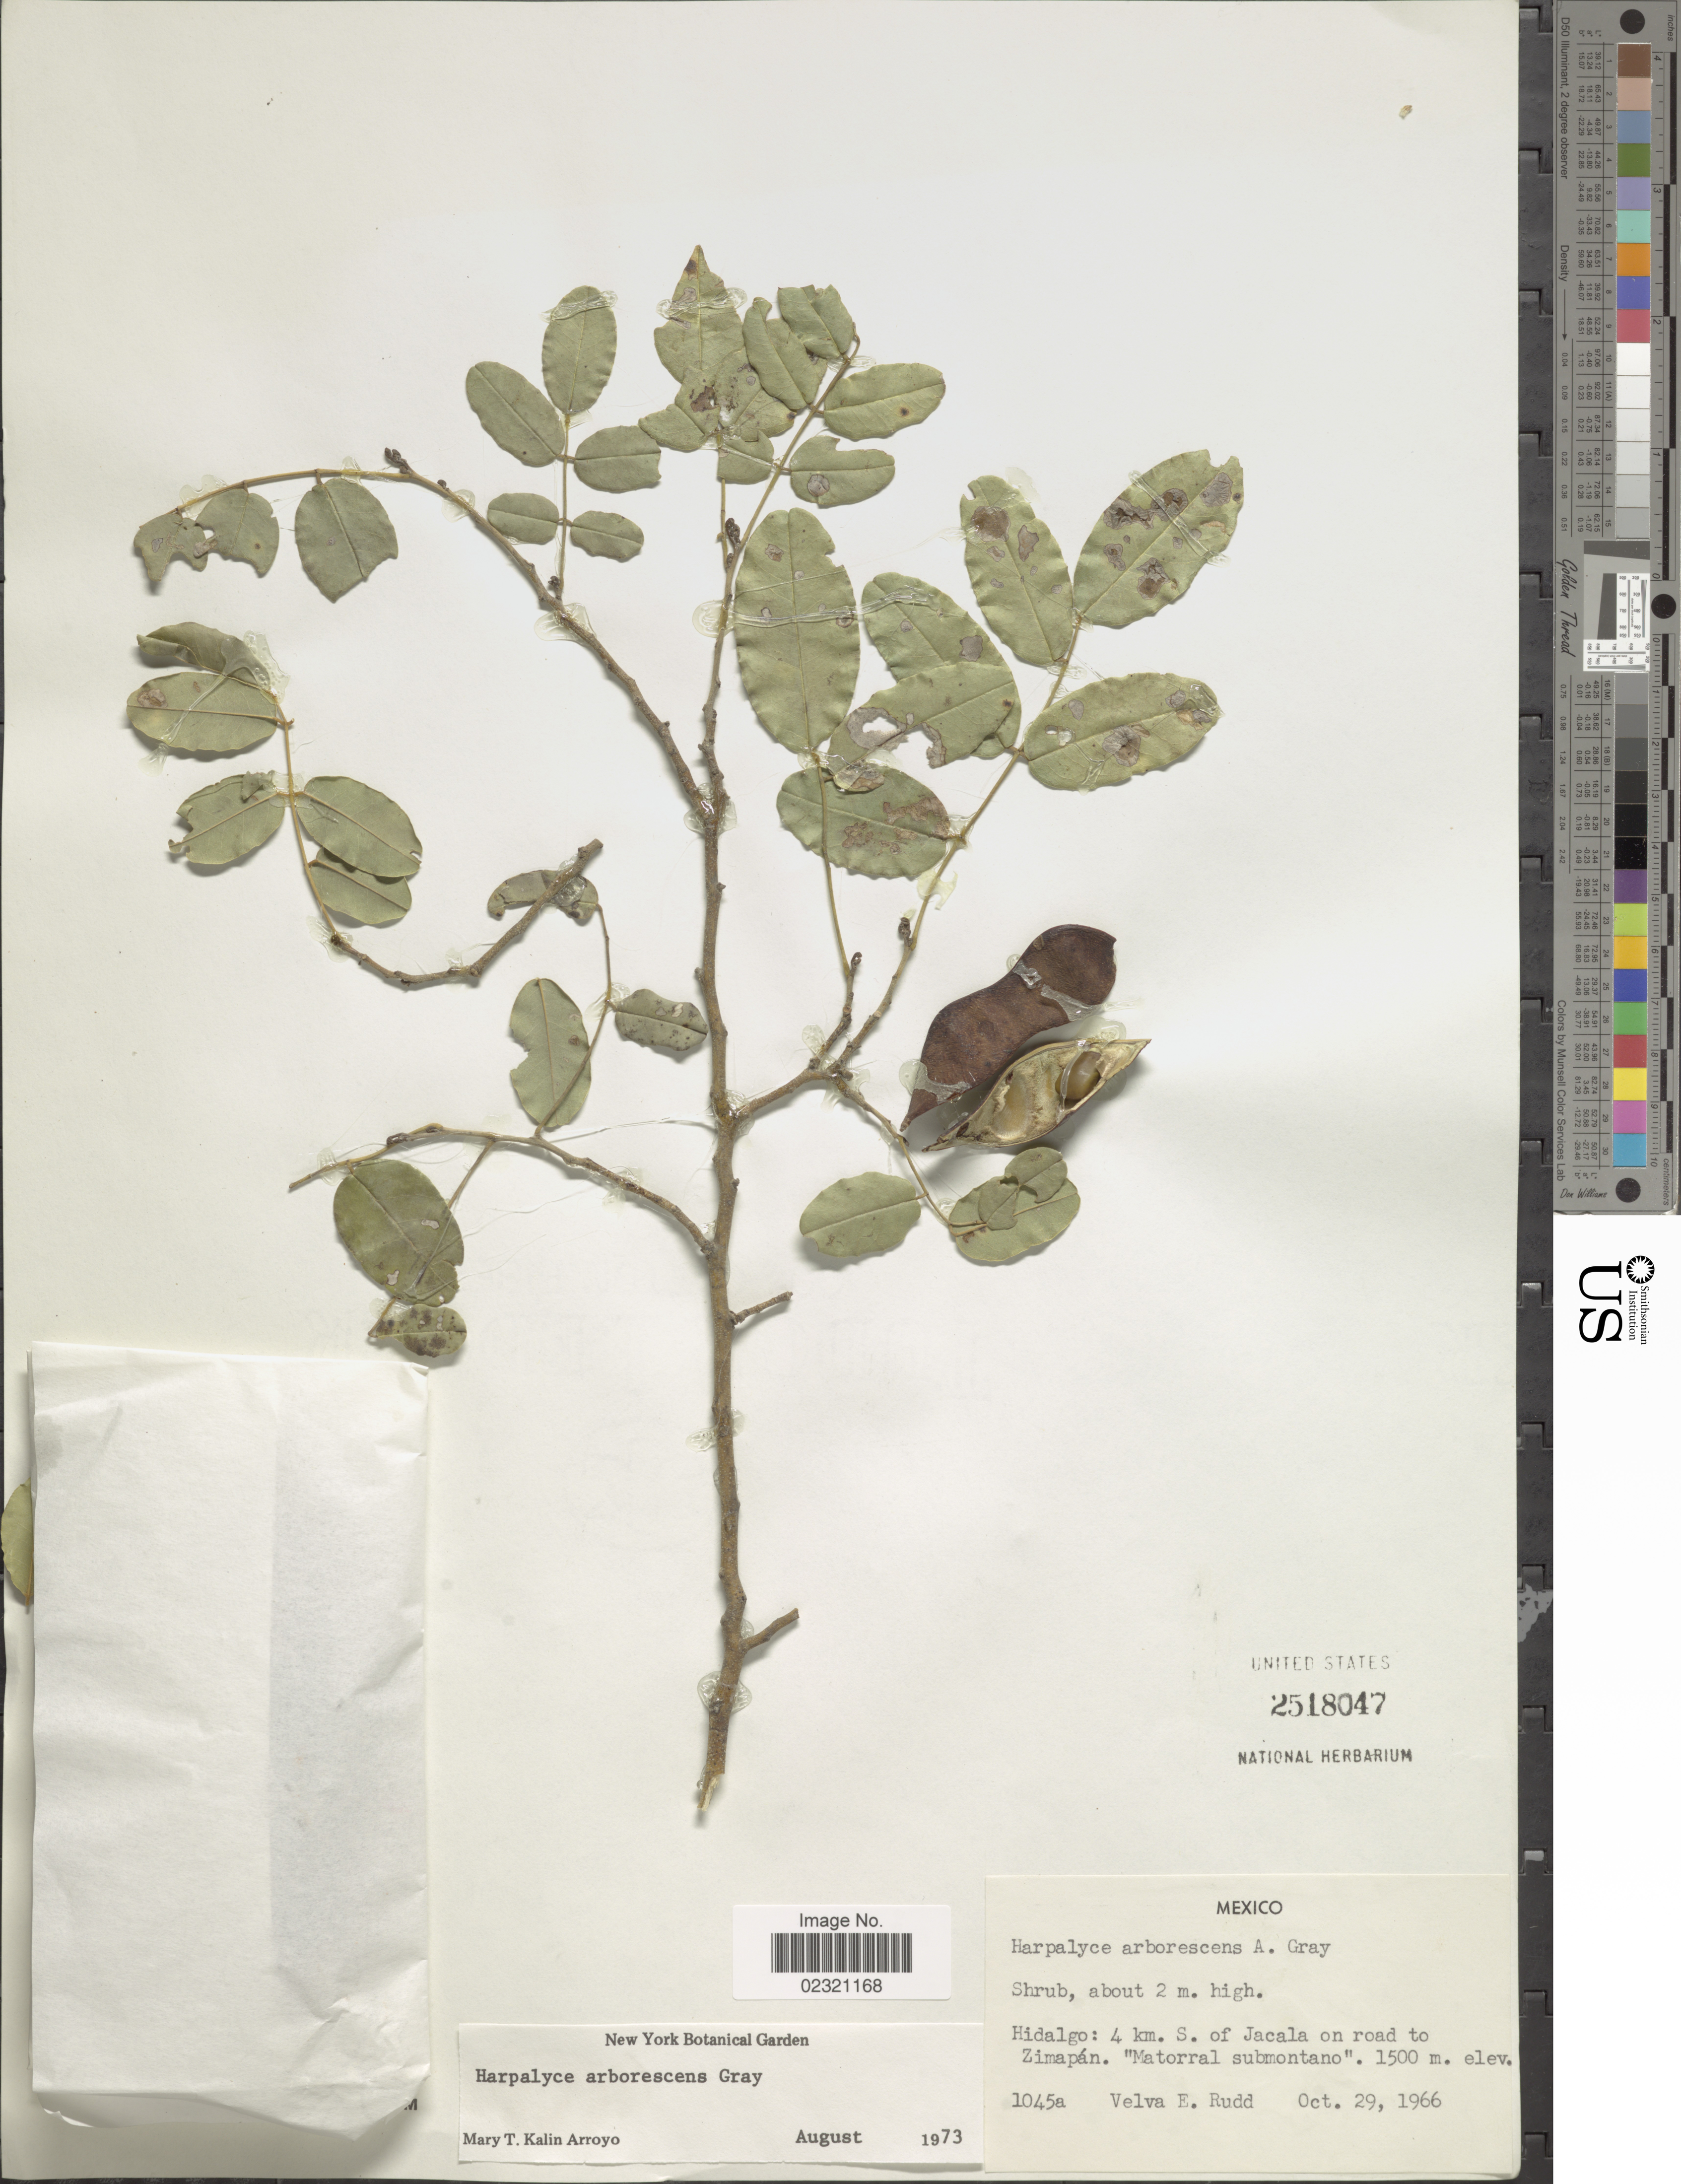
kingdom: Plantae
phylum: Tracheophyta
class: Magnoliopsida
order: Fabales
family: Fabaceae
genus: Psorothamnus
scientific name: Psorothamnus arborescens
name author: (Torr. ex A. Gray) Barneby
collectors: V. E. Rudd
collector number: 1045a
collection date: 1966-10-29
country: Mexico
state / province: Hidalgo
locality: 4 km S of Jacala on road to Zimapan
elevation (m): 1500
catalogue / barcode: US 2518047